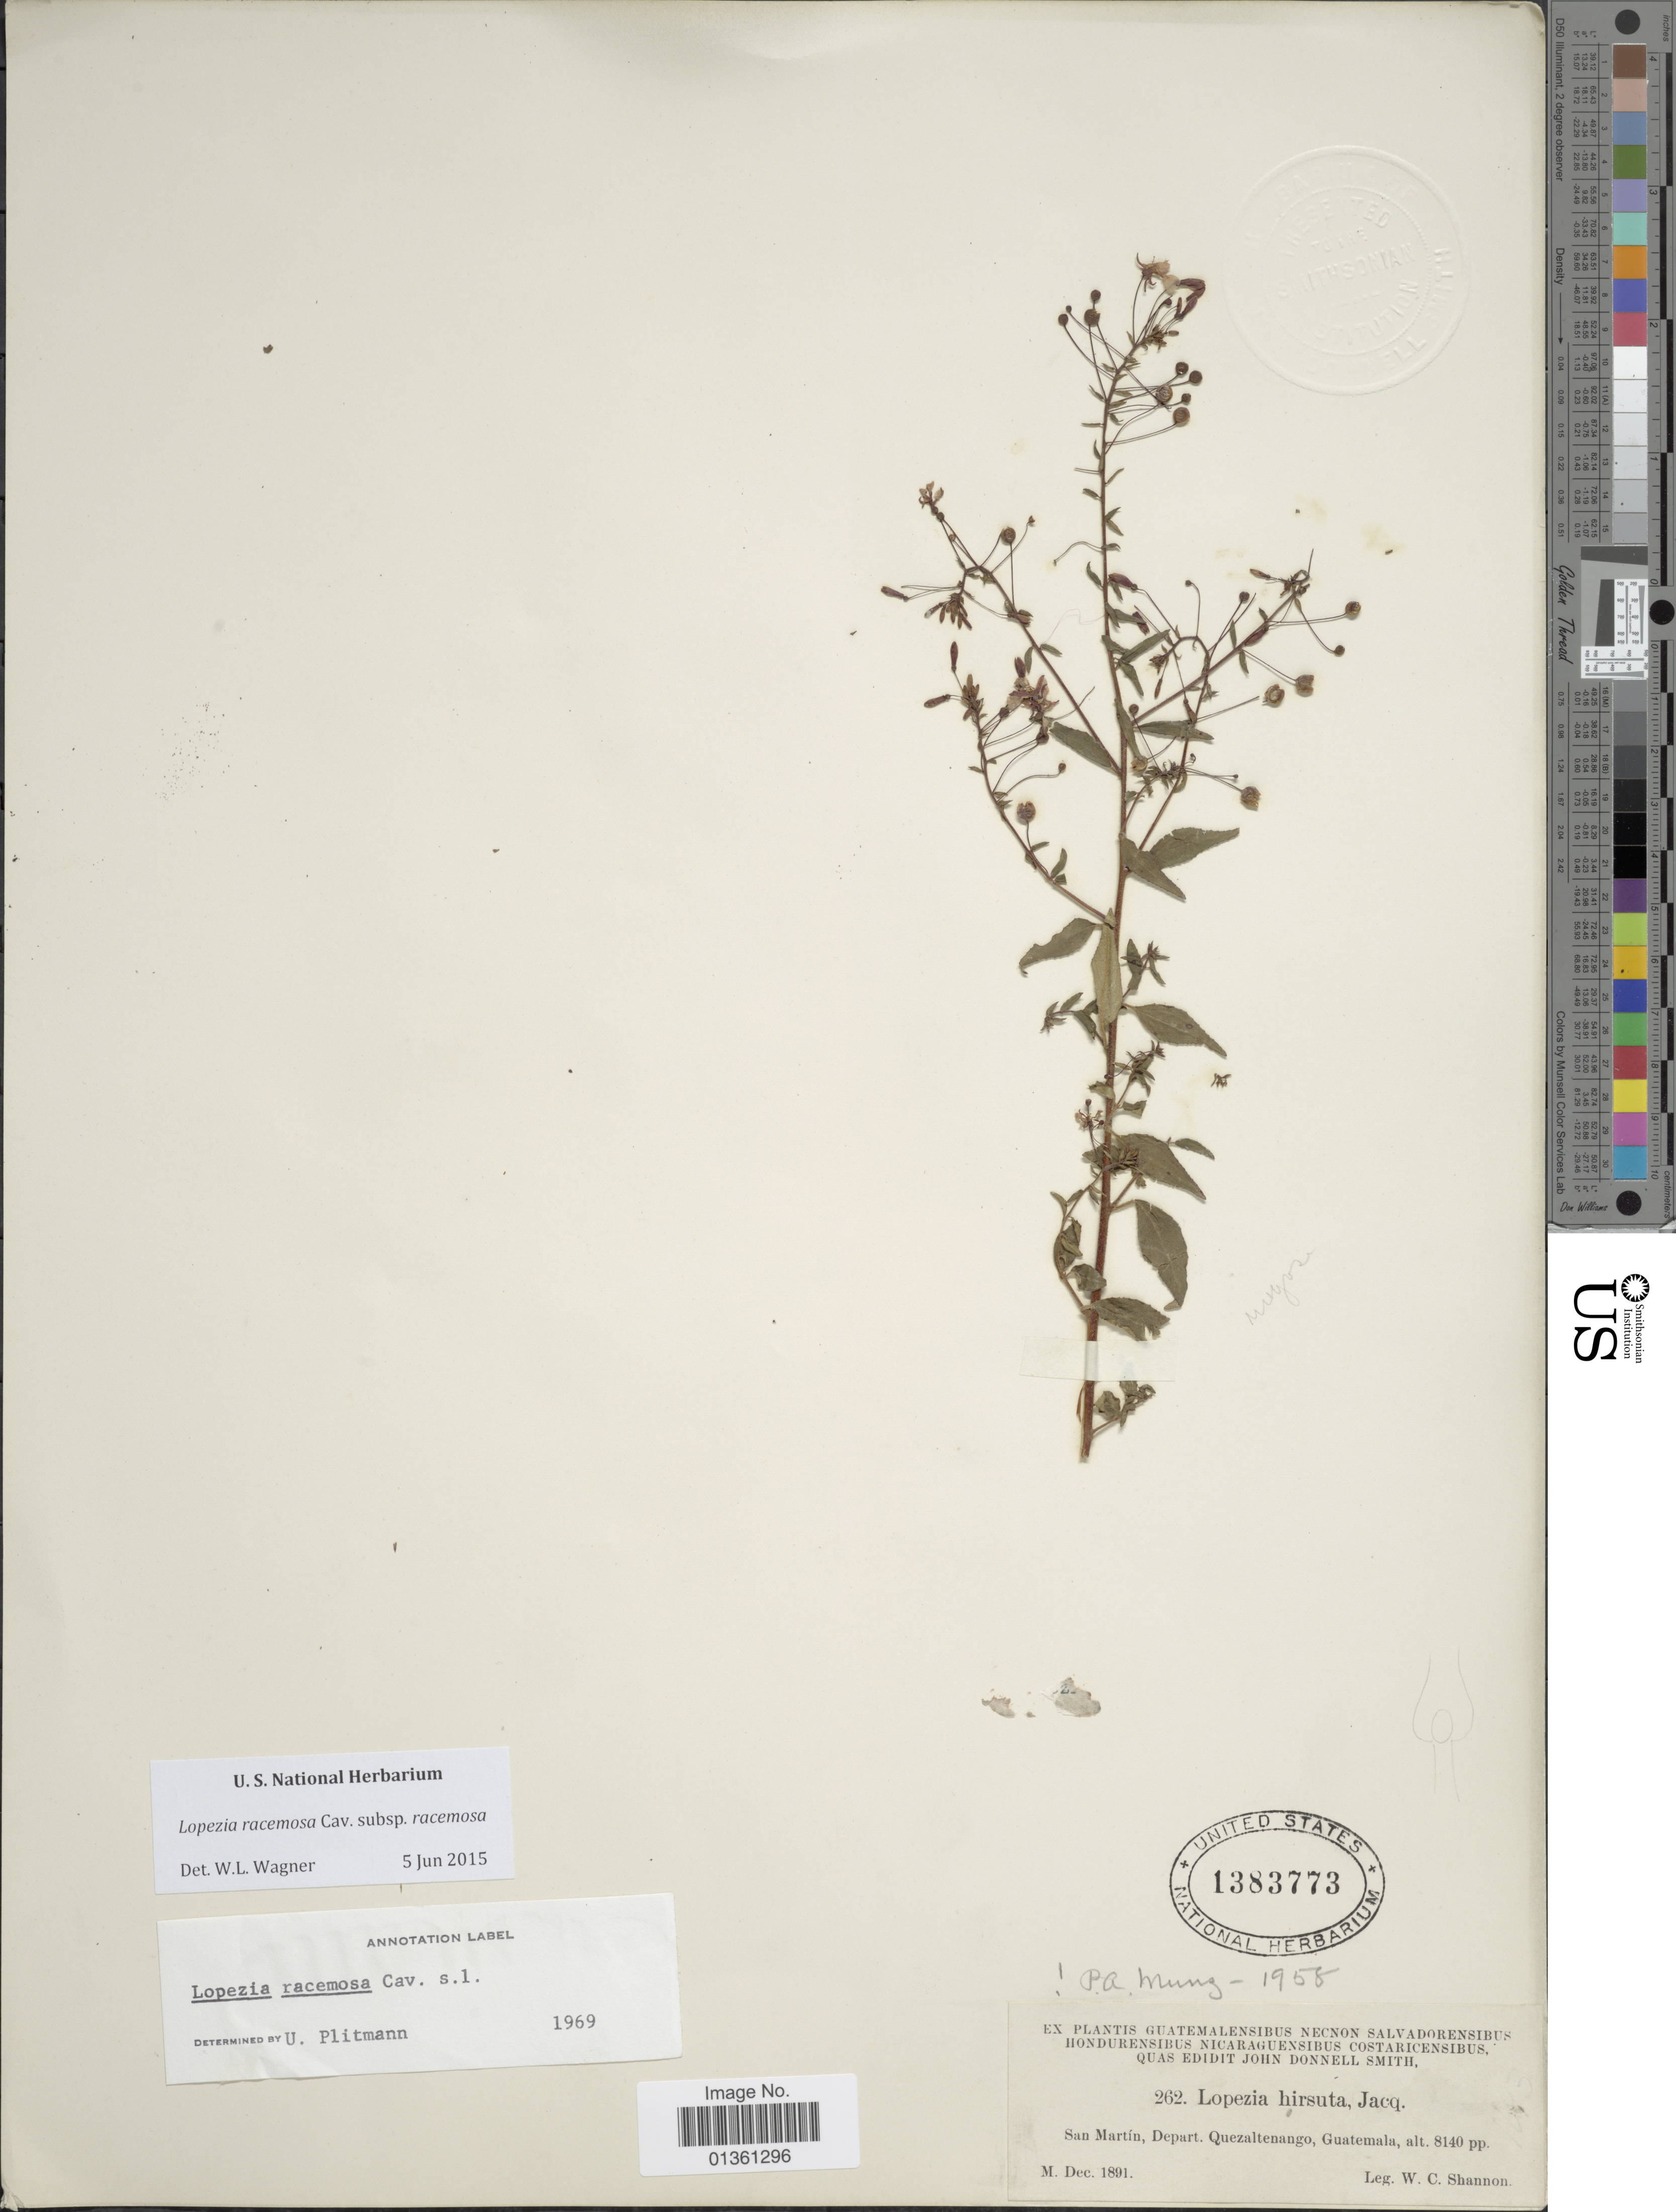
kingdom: Plantae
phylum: Tracheophyta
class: Magnoliopsida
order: Myrtales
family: Onagraceae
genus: Lopezia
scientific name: Lopezia racemosa subsp. racemosa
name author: Cav.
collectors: W. C. Shannon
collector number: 262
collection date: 1891-12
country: Guatemala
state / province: Quetzaltenango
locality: San Martín.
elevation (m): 2481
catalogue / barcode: US 1383773